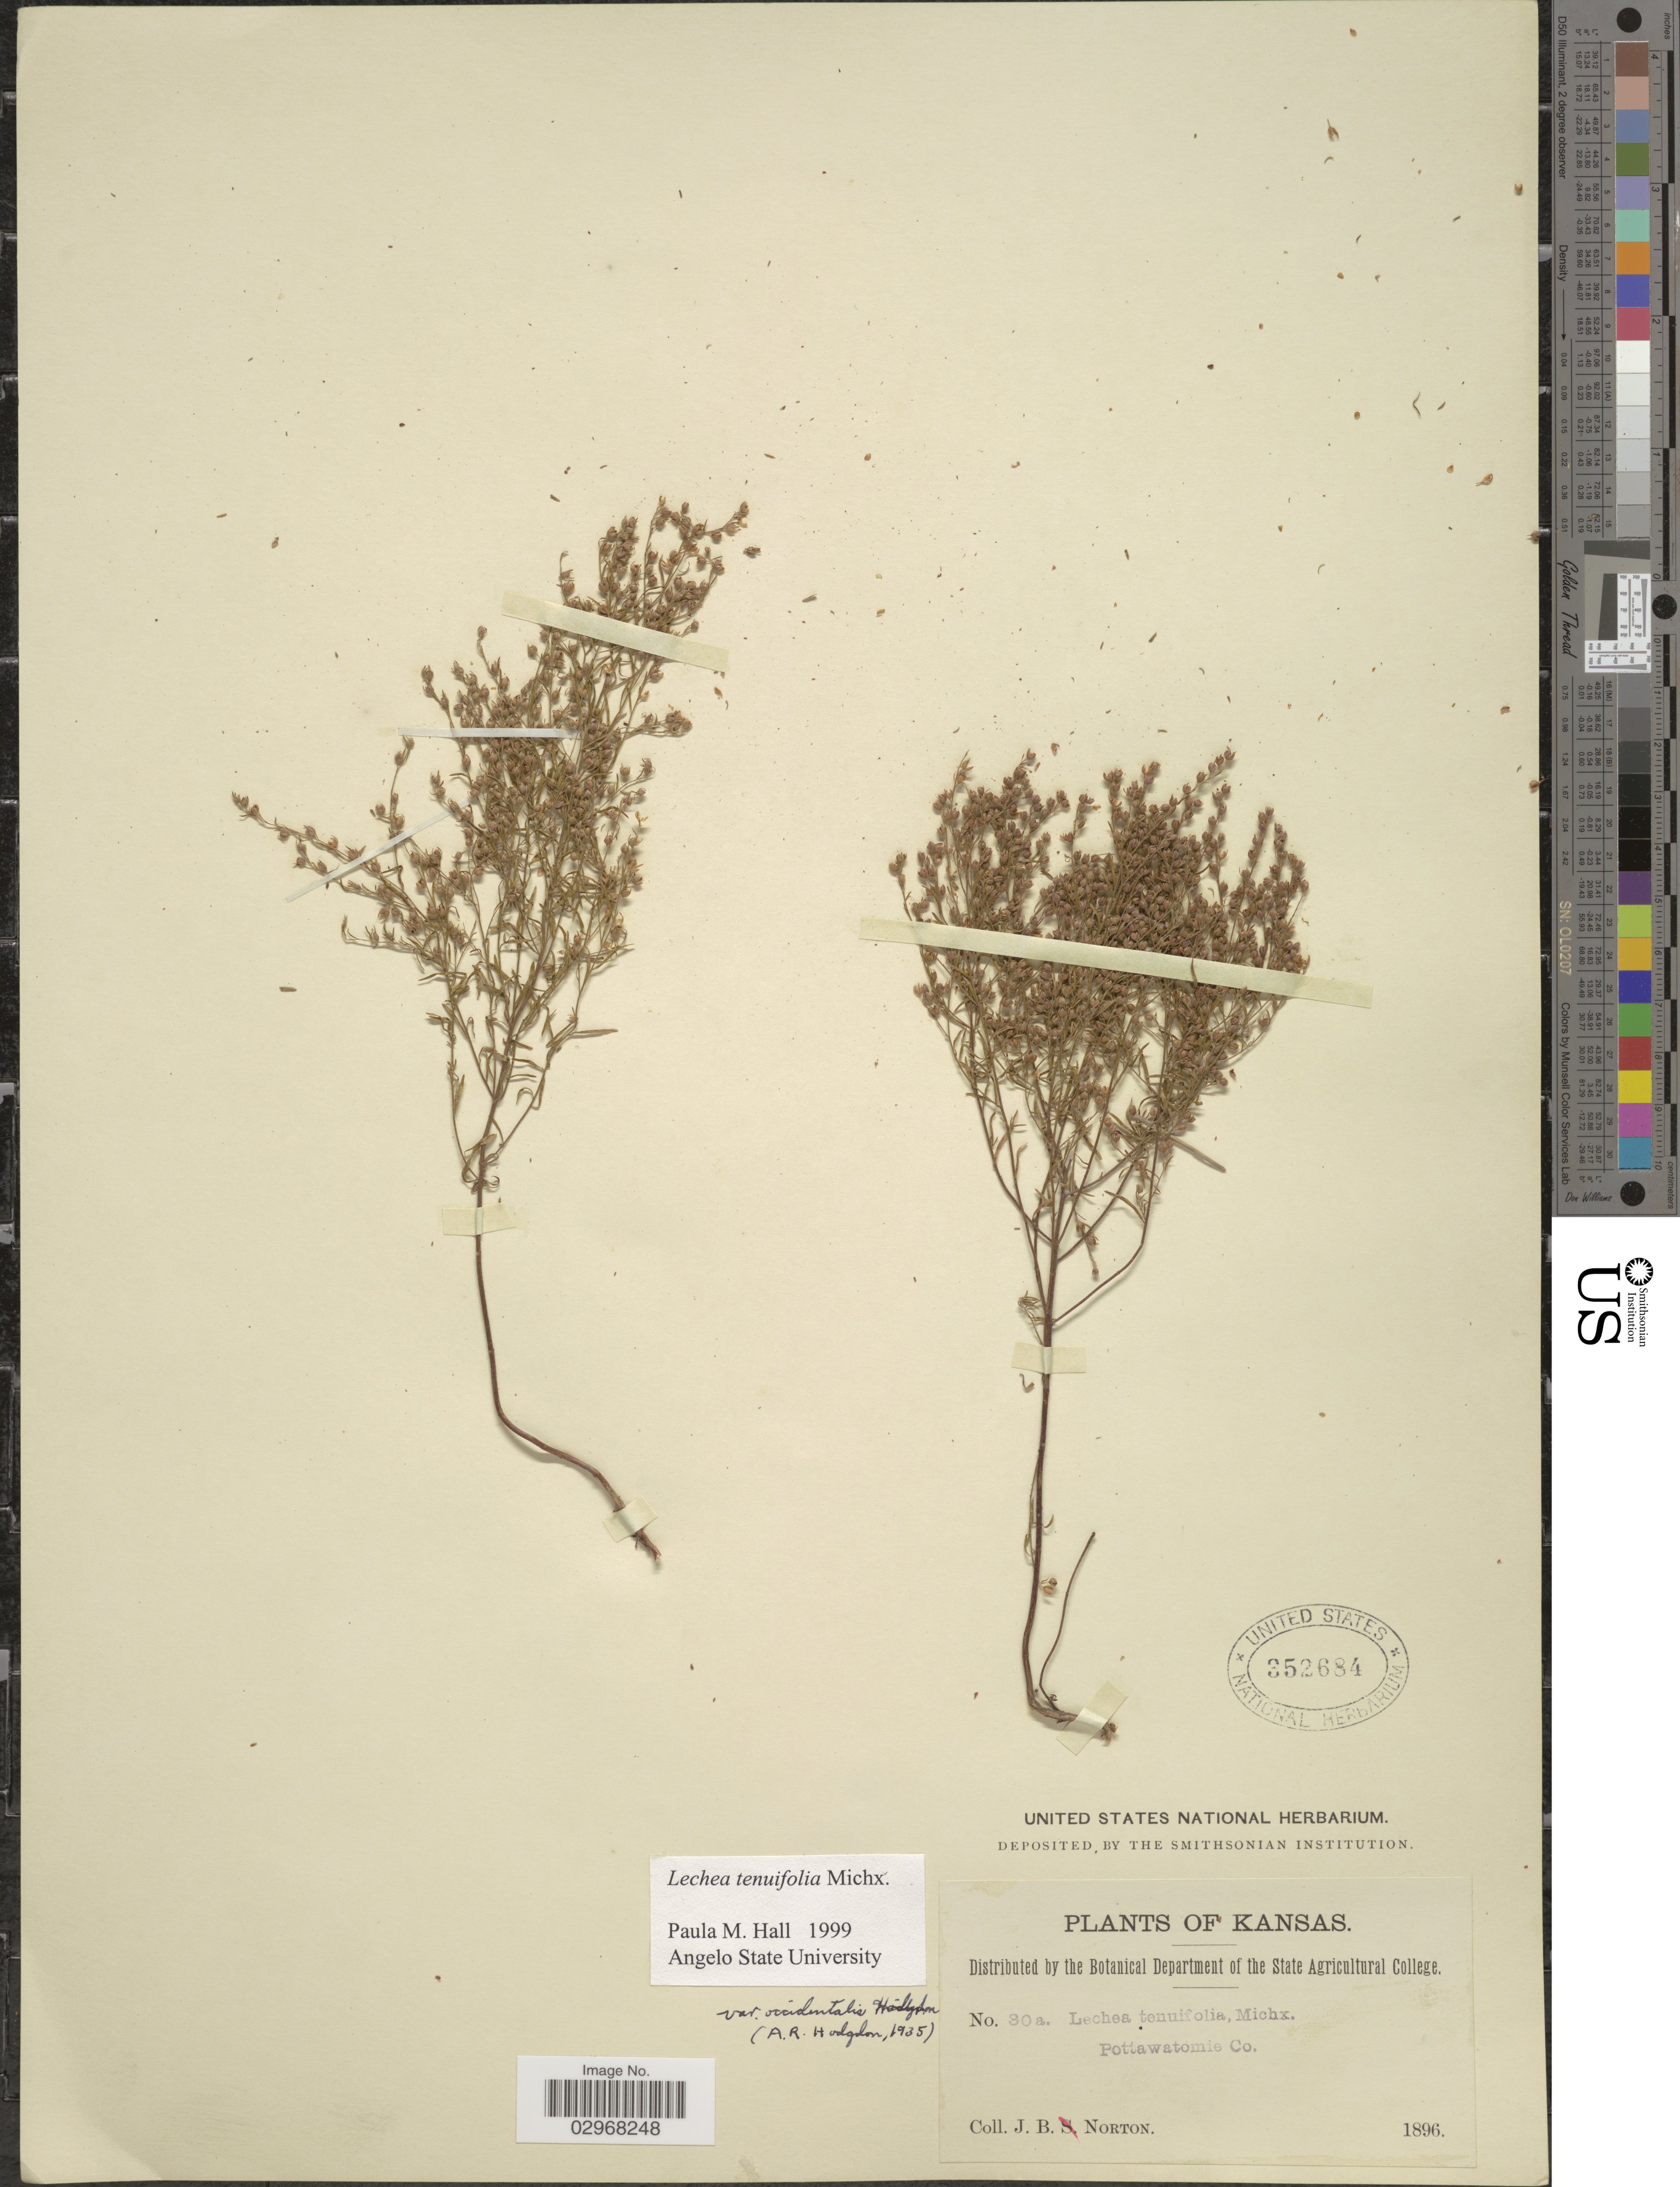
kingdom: Plantae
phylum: Tracheophyta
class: Magnoliopsida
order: Malvales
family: Cistaceae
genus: Lechea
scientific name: Lechea tenuifolia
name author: Michx.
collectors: J. B. Norton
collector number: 30a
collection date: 1896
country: United States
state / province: Kansas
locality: Pottawatomie Co.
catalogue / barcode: US 352684